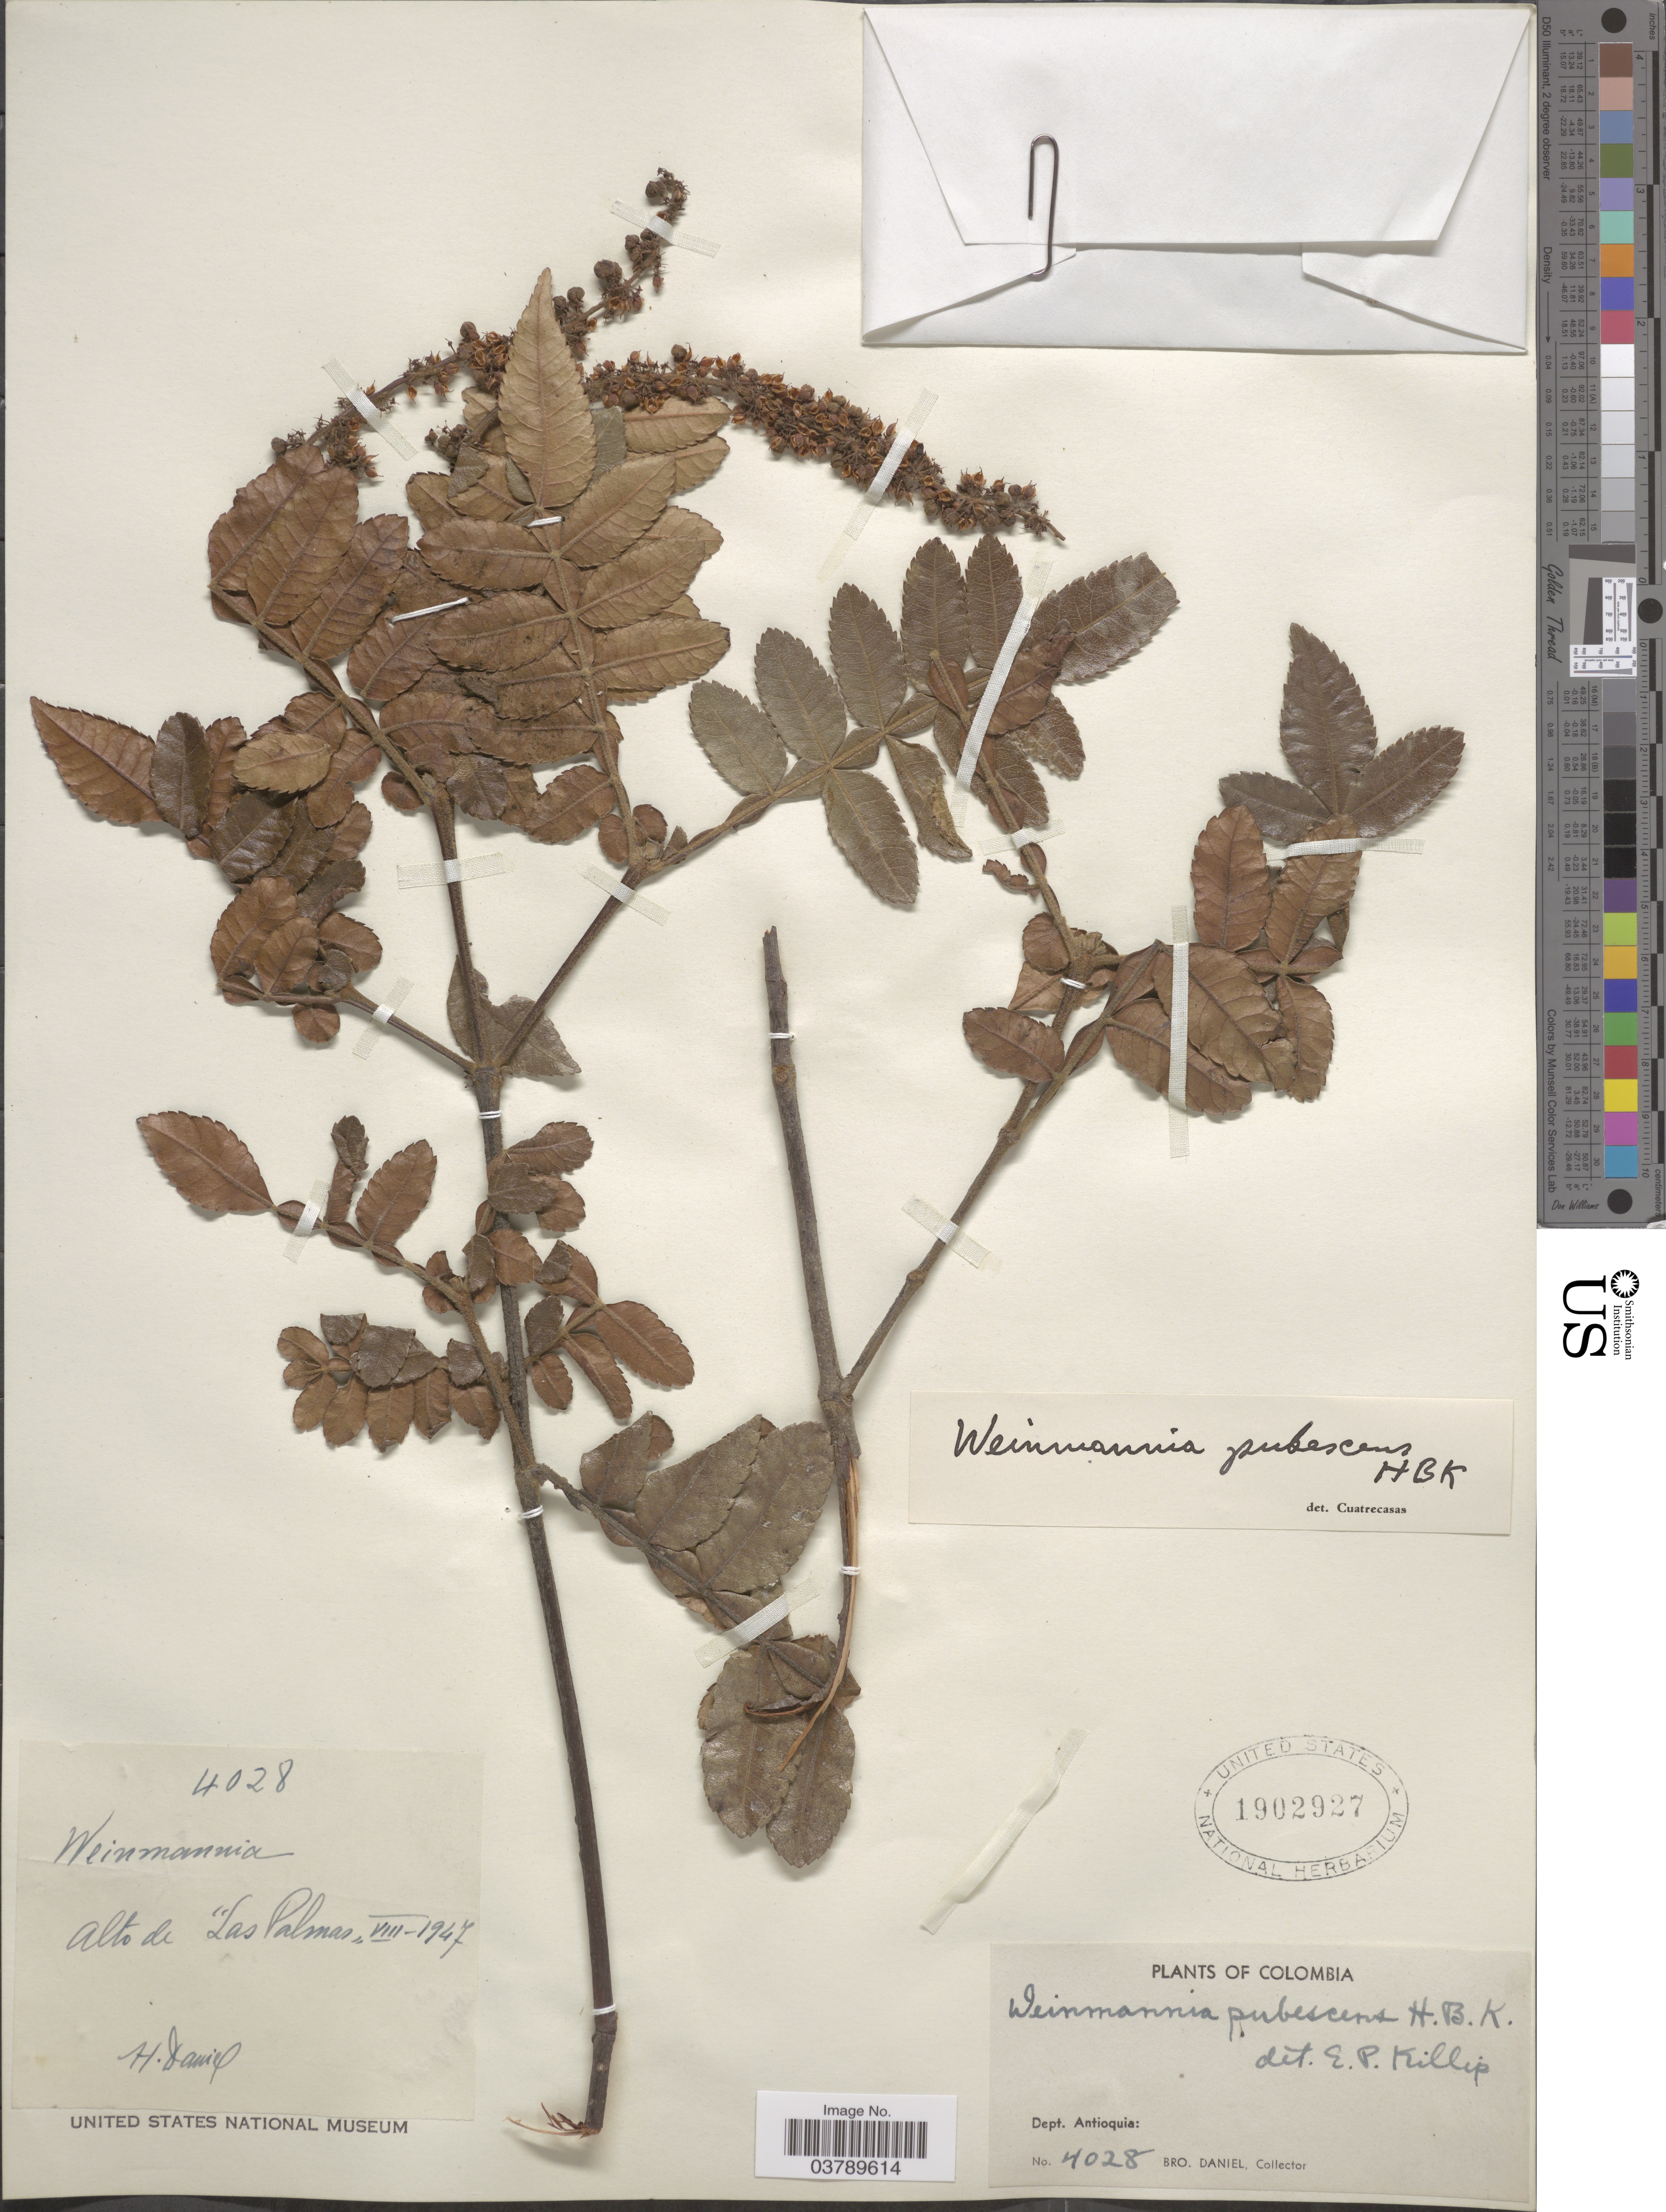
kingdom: Plantae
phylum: Tracheophyta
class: Magnoliopsida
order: Oxalidales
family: Cunoniaceae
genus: Weinmannia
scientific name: Weinmannia pubescens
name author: Kunth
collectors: Bro. Daniel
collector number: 4028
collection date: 1947-08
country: Colombia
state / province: Antioquia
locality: Dept. Antioquia. Alto de "Las Palmas".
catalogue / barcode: US 1902927